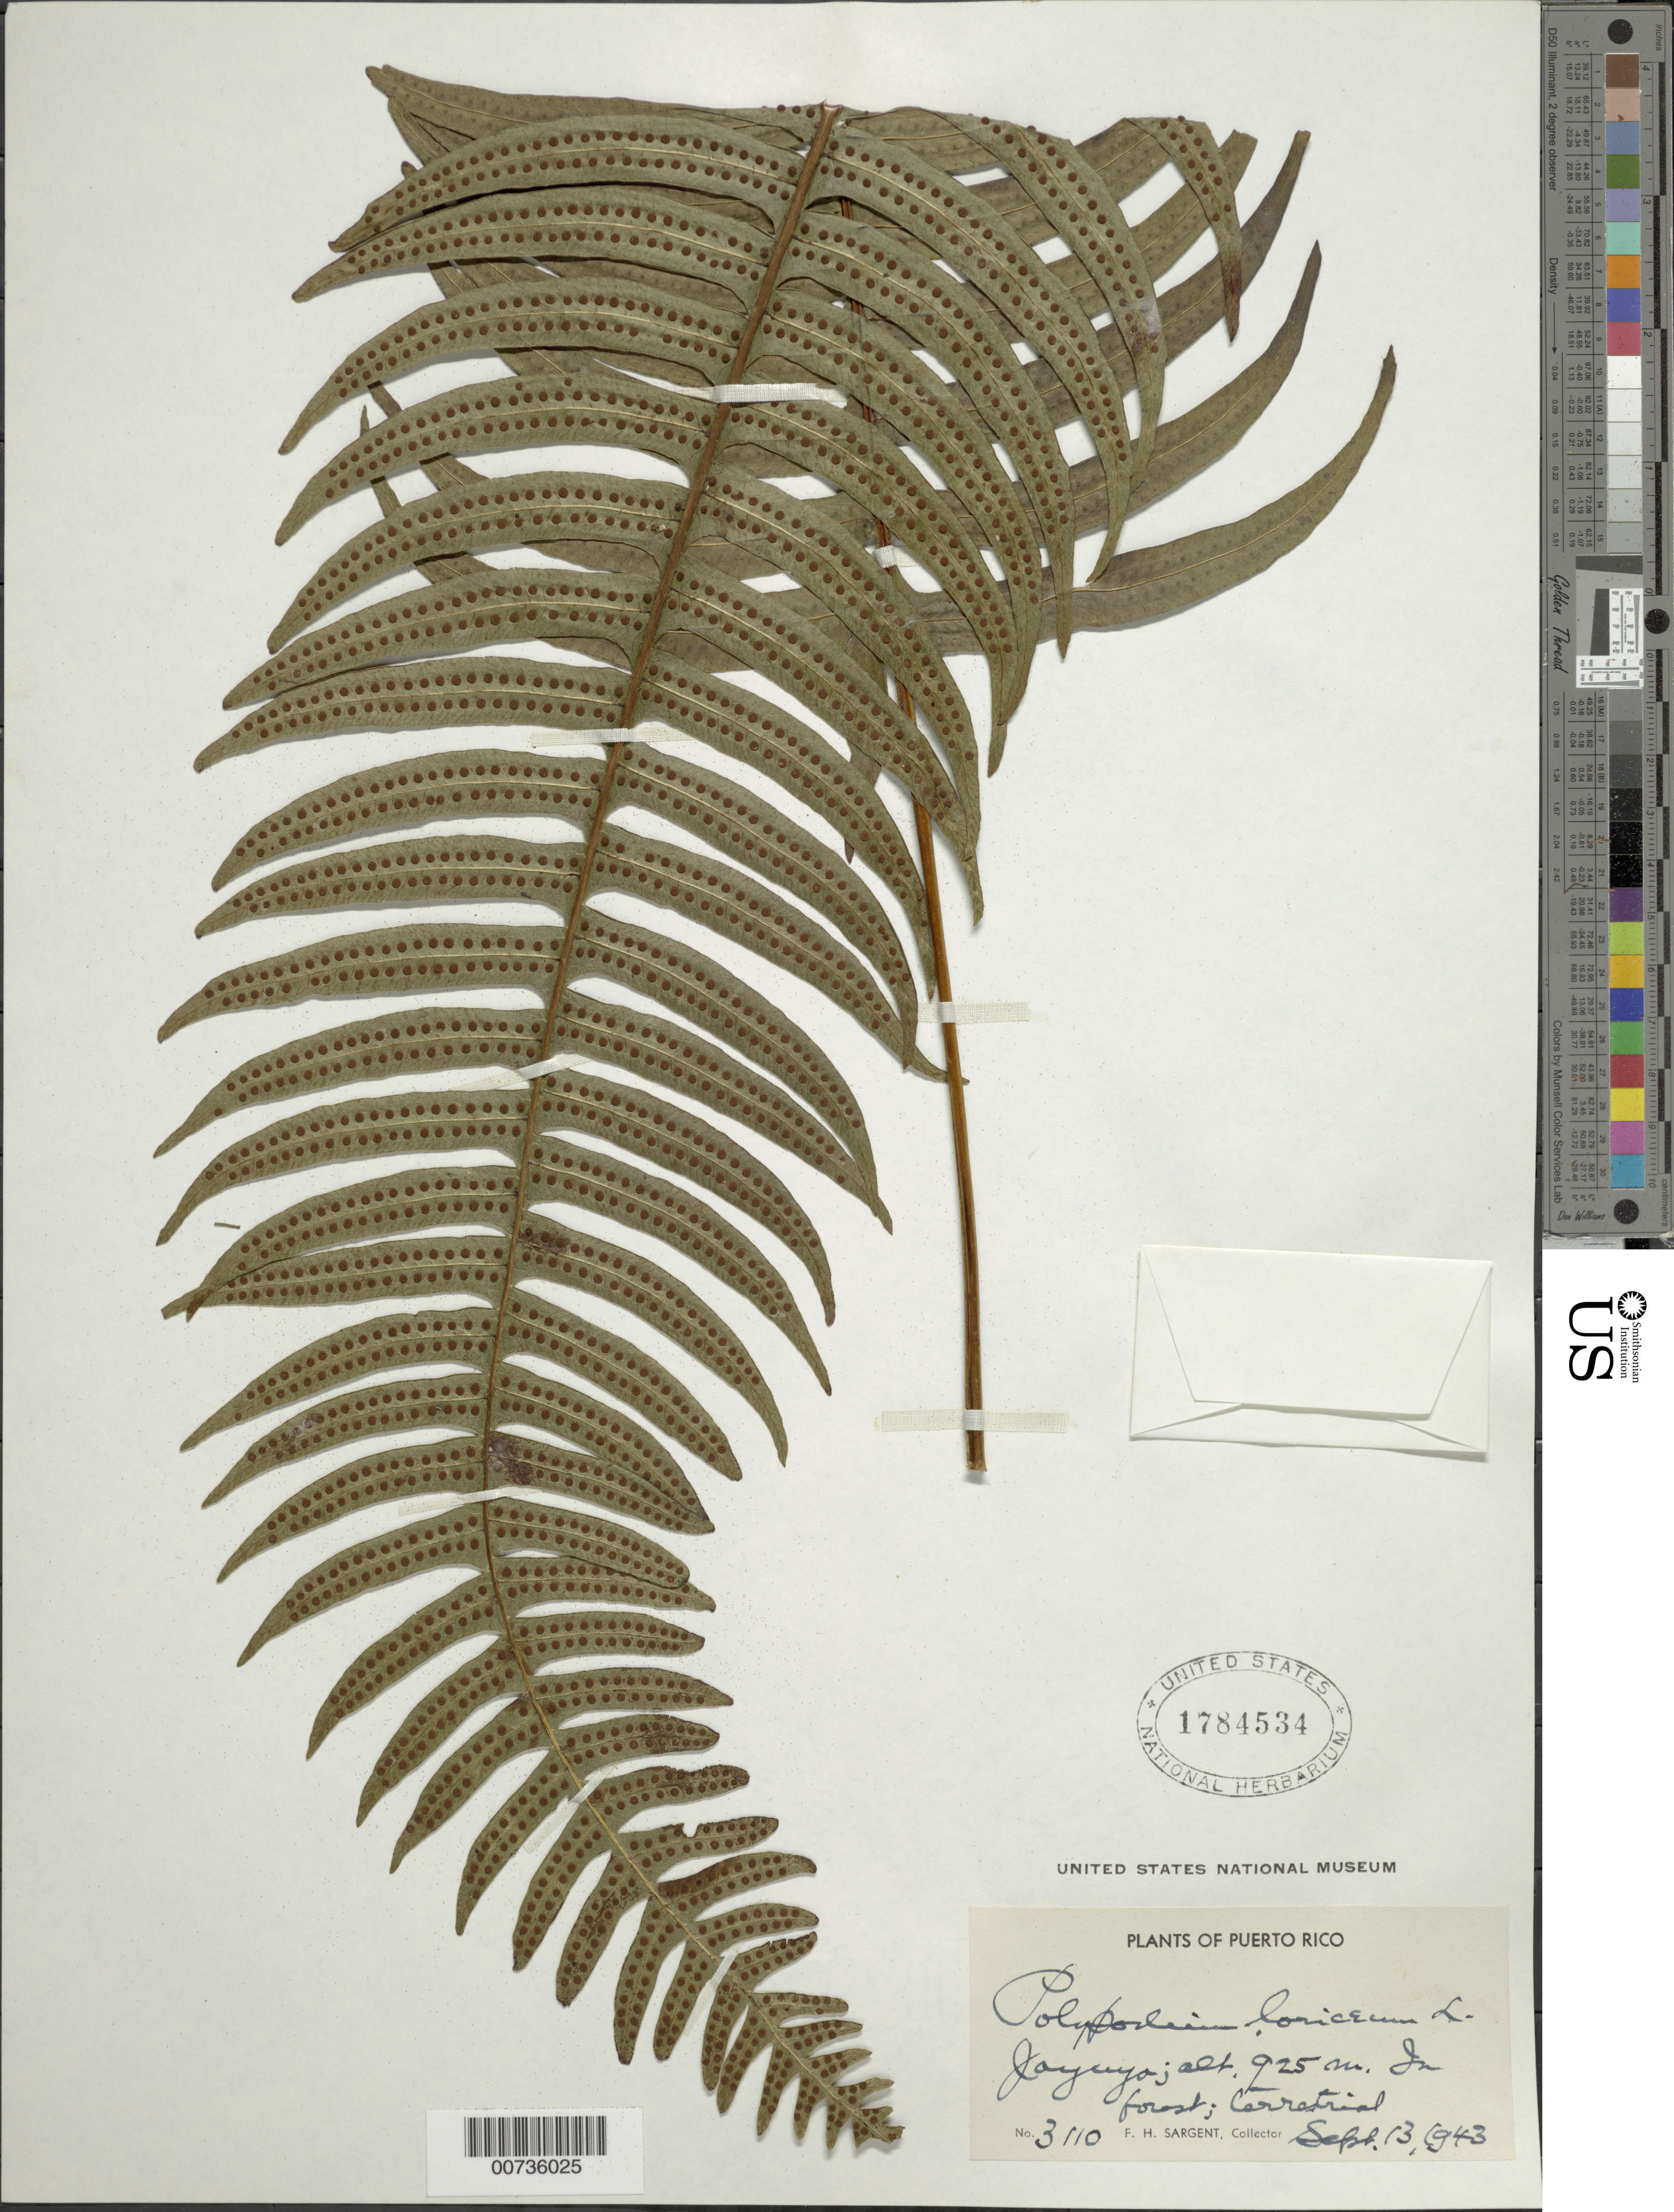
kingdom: Plantae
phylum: Tracheophyta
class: Polypodiopsida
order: Polypodiales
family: Polypodiaceae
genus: Serpocaulon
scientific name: Serpocaulon loriceum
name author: (L.) A.R. Sm.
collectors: F. H. Sargent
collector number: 3110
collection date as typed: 13 Sep 1943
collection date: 1943-09-13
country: Puerto Rico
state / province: Jayuya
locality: Jayuya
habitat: In forest; terrestrial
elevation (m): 925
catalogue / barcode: US 1784534